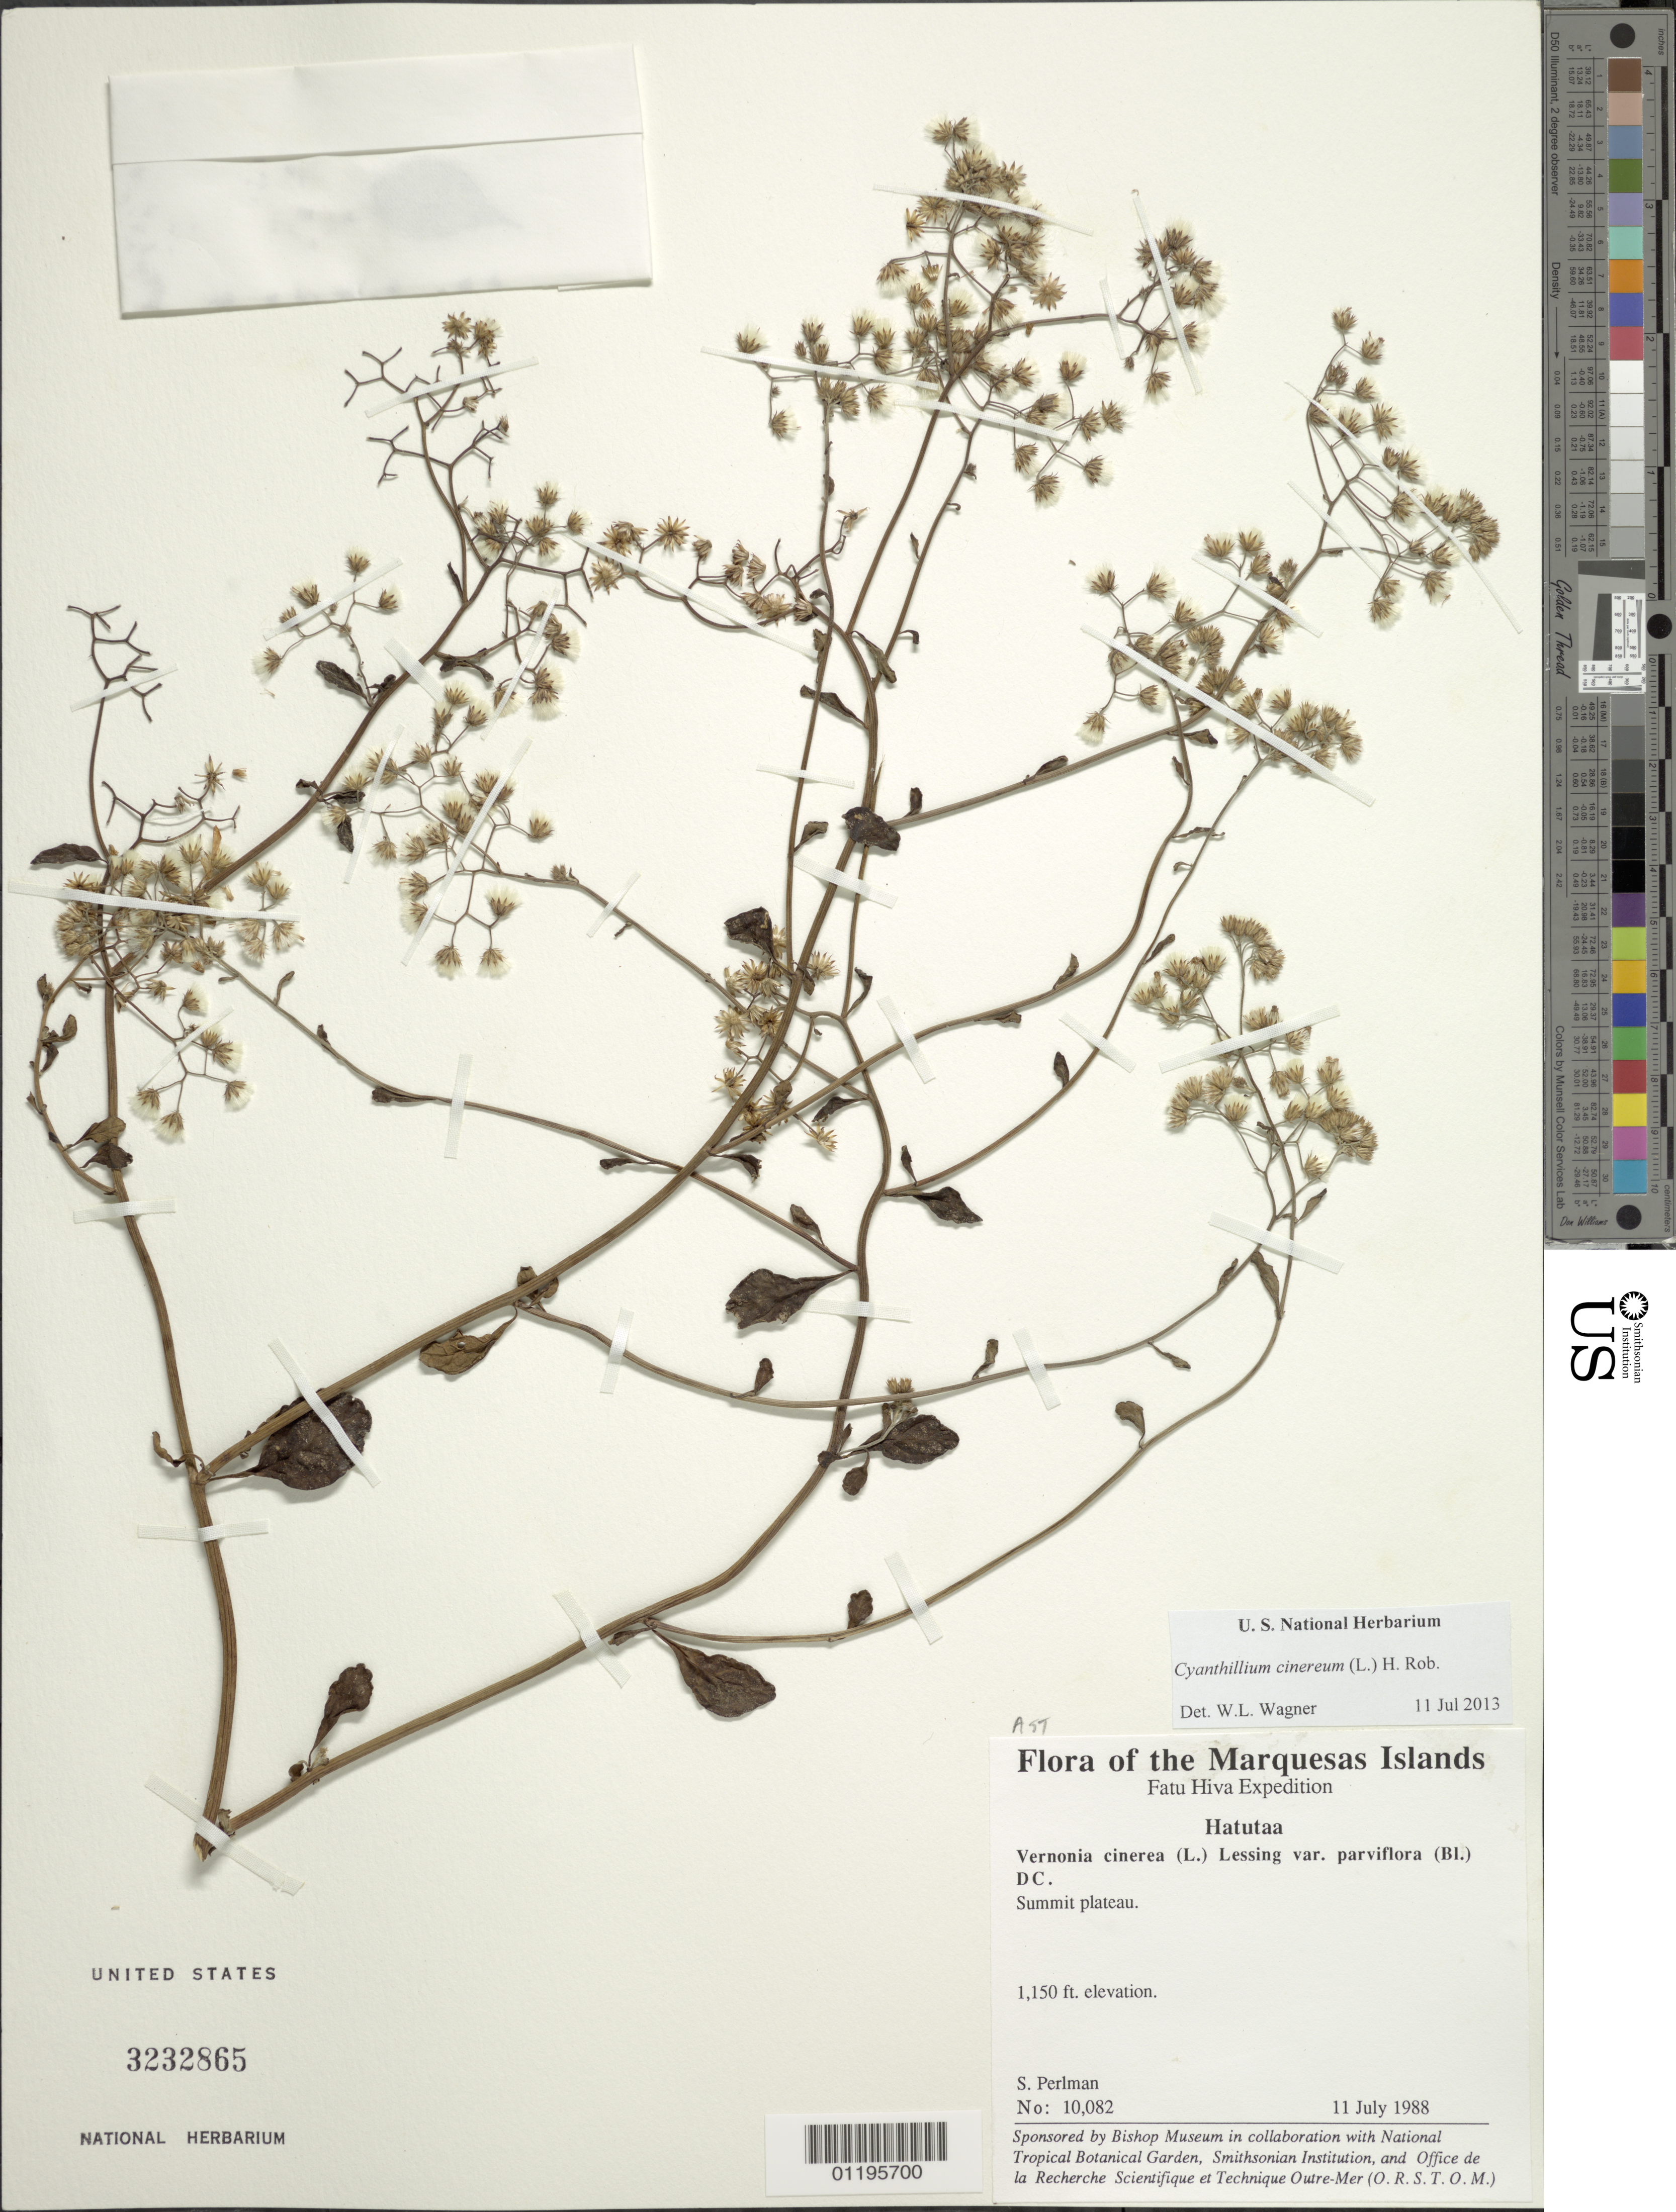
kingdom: Plantae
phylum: Tracheophyta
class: Magnoliopsida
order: Asterales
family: Asteraceae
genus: Cyanthillium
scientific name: Cyanthillium cinereum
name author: (L.) H. Rob.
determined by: Wagner, W. L.; Lorence, David H.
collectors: S. P. Perlman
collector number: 10082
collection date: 1988-07-11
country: French Polynesia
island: Hatutaa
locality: Summit plateau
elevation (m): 351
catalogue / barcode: US 3232865